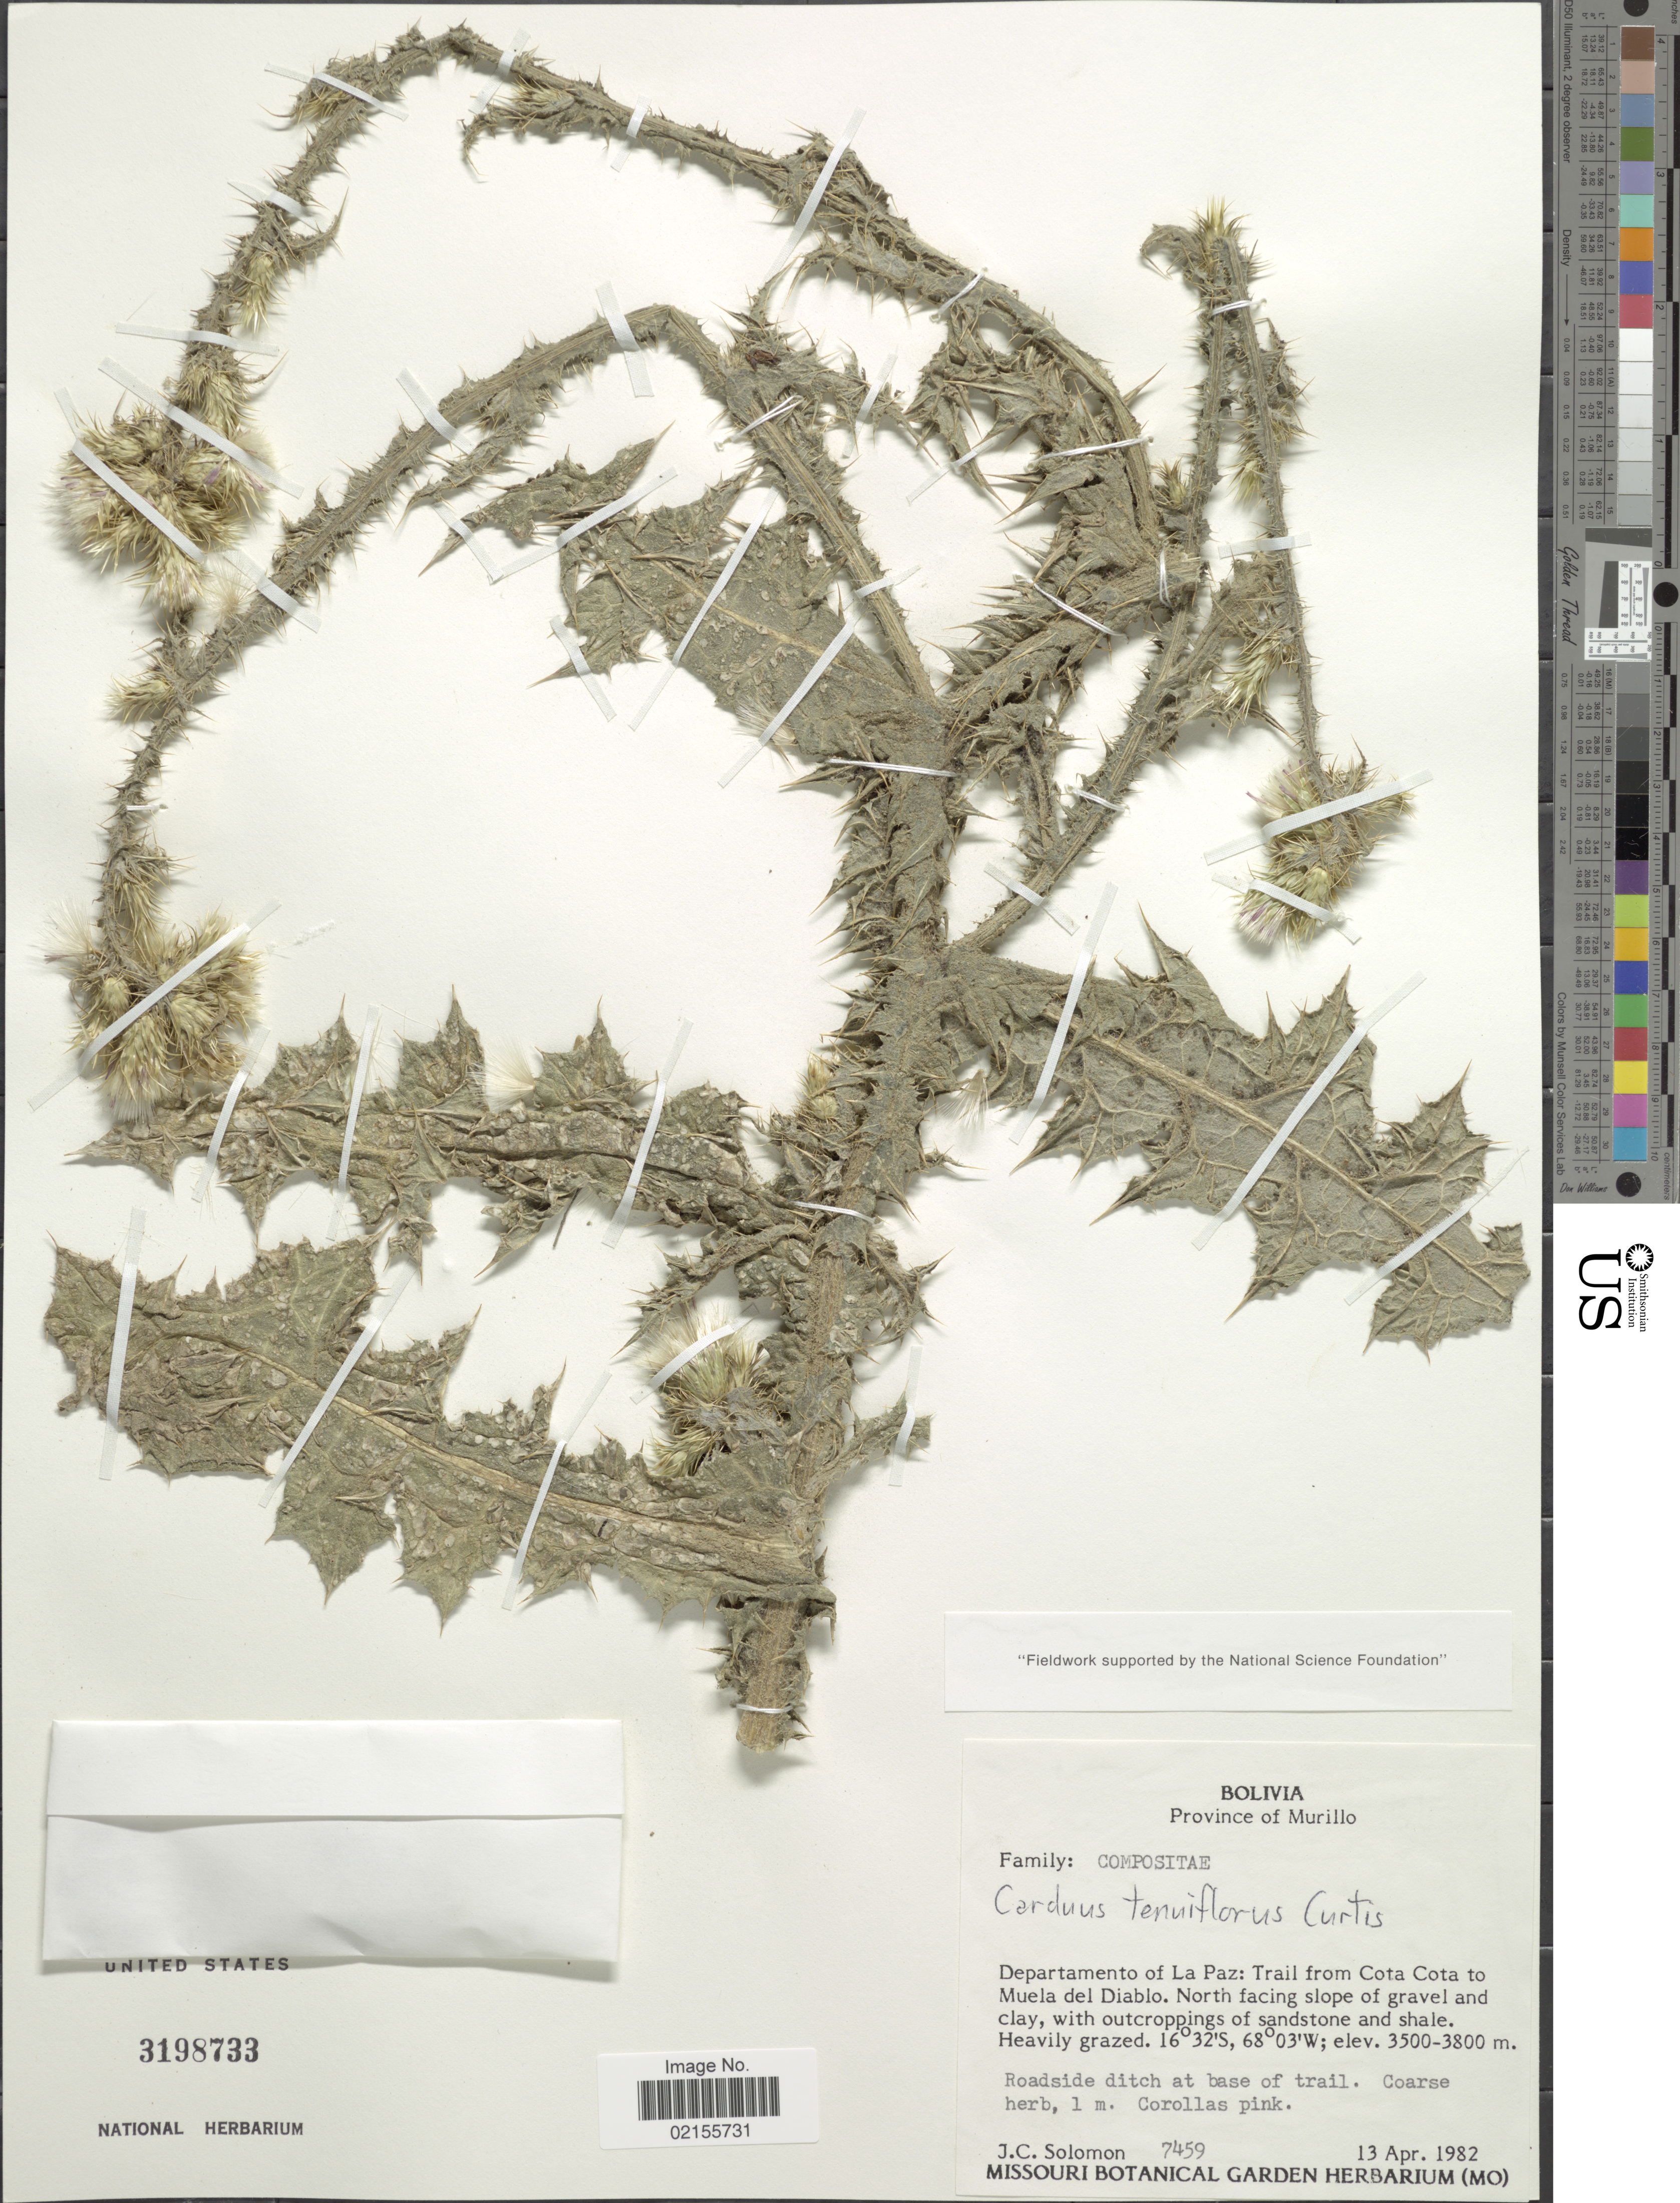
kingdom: Plantae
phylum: Tracheophyta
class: Magnoliopsida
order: Asterales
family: Asteraceae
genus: Carduus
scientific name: Carduus tenuiflorus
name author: Curtis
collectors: J. C. Solomon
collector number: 7459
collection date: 1982-04-13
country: Bolivia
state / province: La Paz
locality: Province of Murillo, Department of La Paz: Trail from Cota Cota to Muela del Diablo. North facing slope of gravel and caly, with outcroppings of sandstone and shale. Roadisde ditch at base of trail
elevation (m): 3500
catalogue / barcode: US 3198733